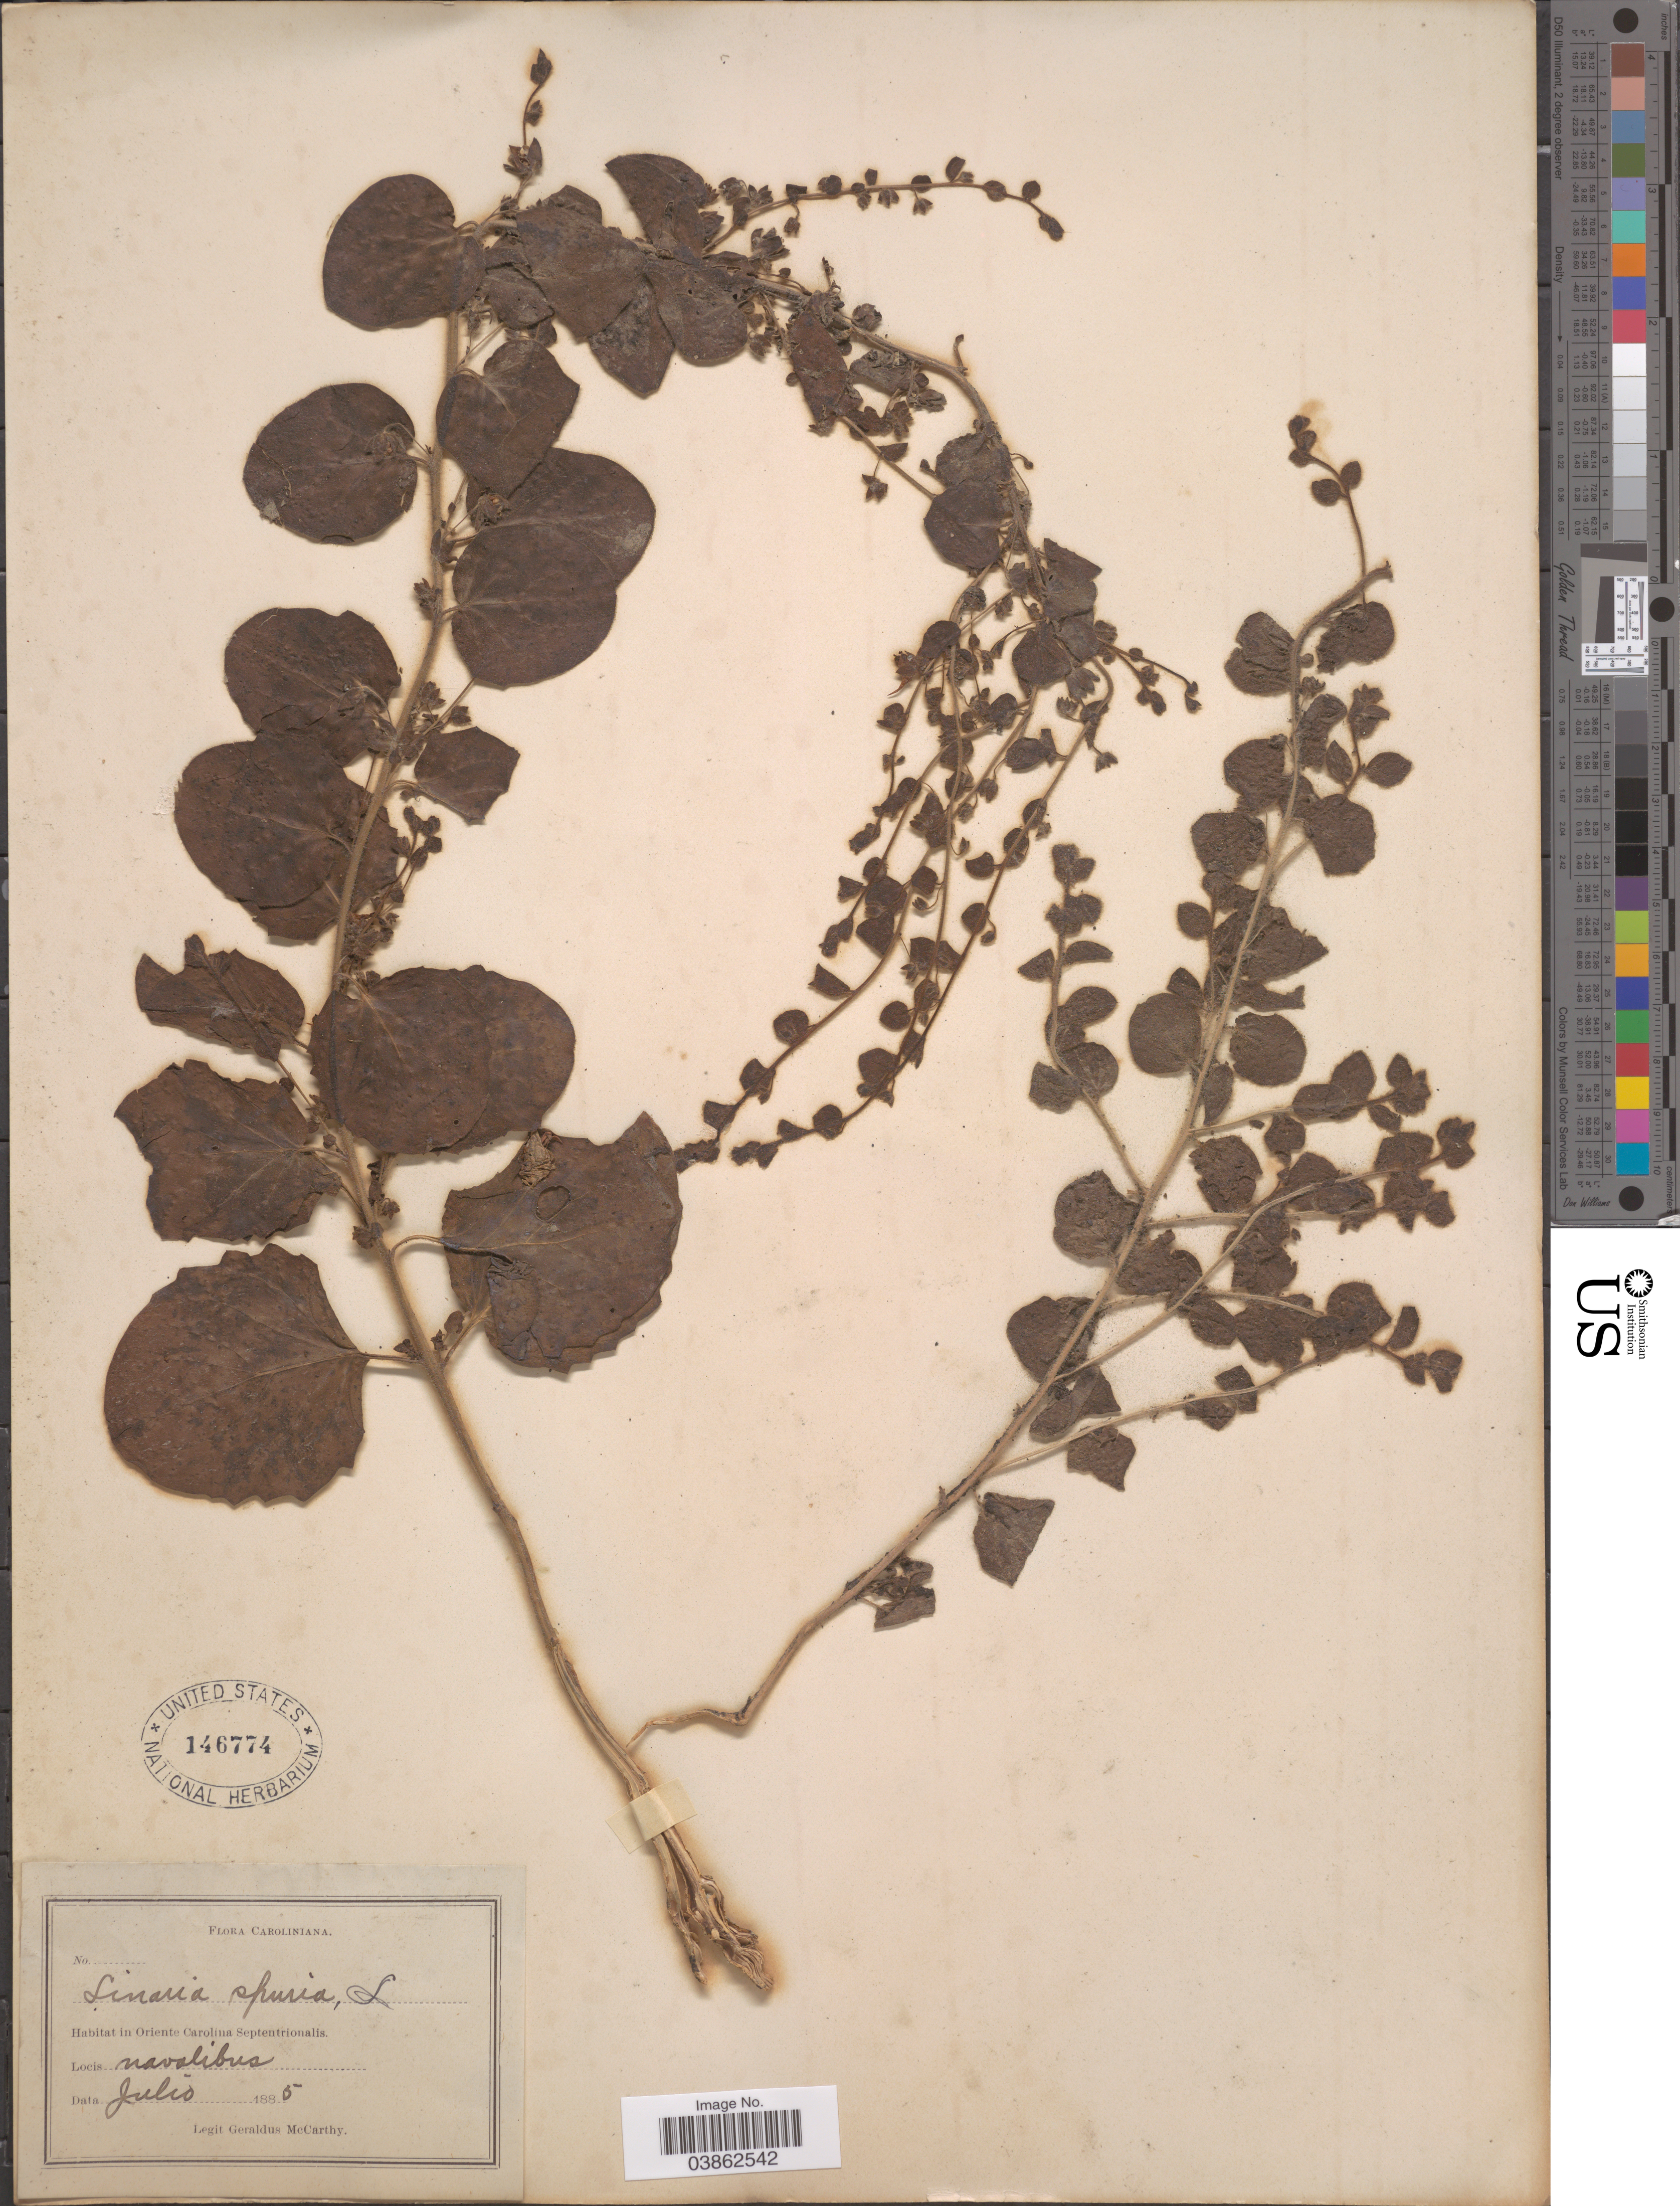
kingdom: Plantae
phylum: Tracheophyta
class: Magnoliopsida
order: Lamiales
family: Plantaginaceae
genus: Kickxia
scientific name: Kickxia spuria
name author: (L.) Dumort.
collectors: M. McCarthy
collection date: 1885-07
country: United States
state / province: North Carolina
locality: Caroliniana. In Oriente Carolina Septentrionalis. Locis navalibus.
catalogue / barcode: US 146774